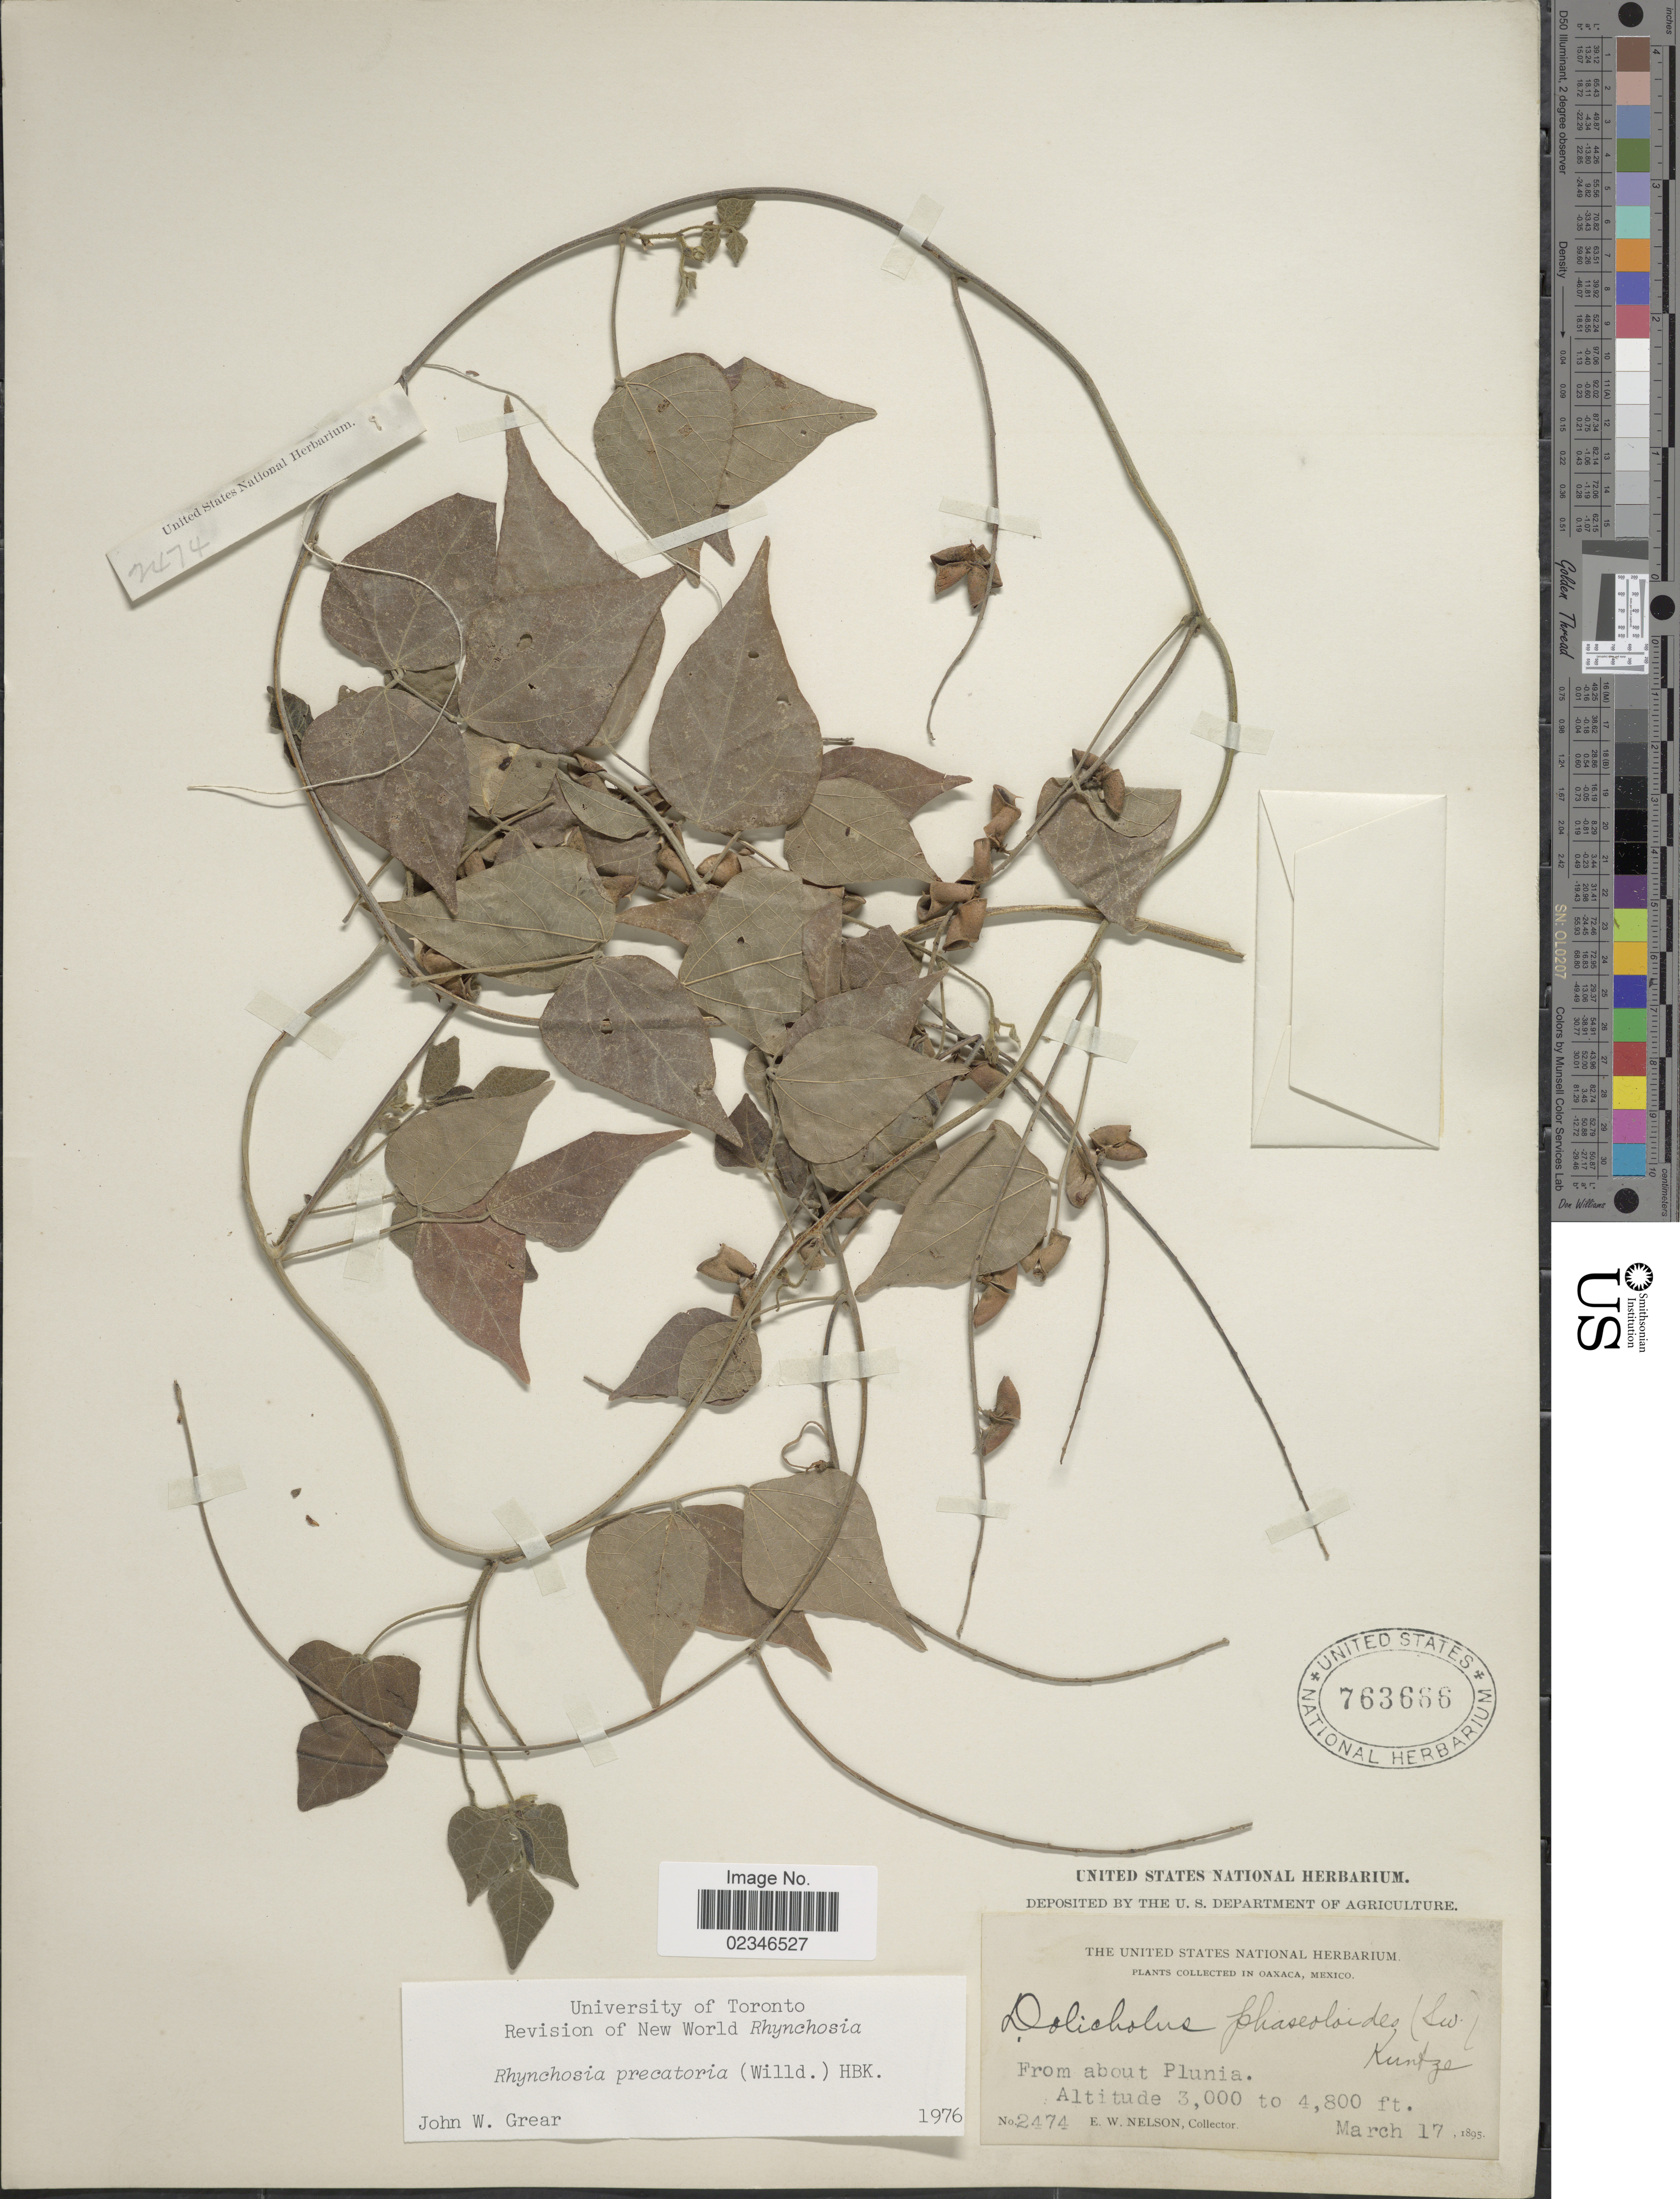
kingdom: Plantae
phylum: Tracheophyta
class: Magnoliopsida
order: Fabales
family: Fabaceae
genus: Rhynchosia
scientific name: Rhynchosia precatoria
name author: (Willd.) DC.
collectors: E. W. Nelson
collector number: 2474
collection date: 1895-03-17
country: Mexico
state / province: Oaxaca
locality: From about Plunia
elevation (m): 914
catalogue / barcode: US 763666